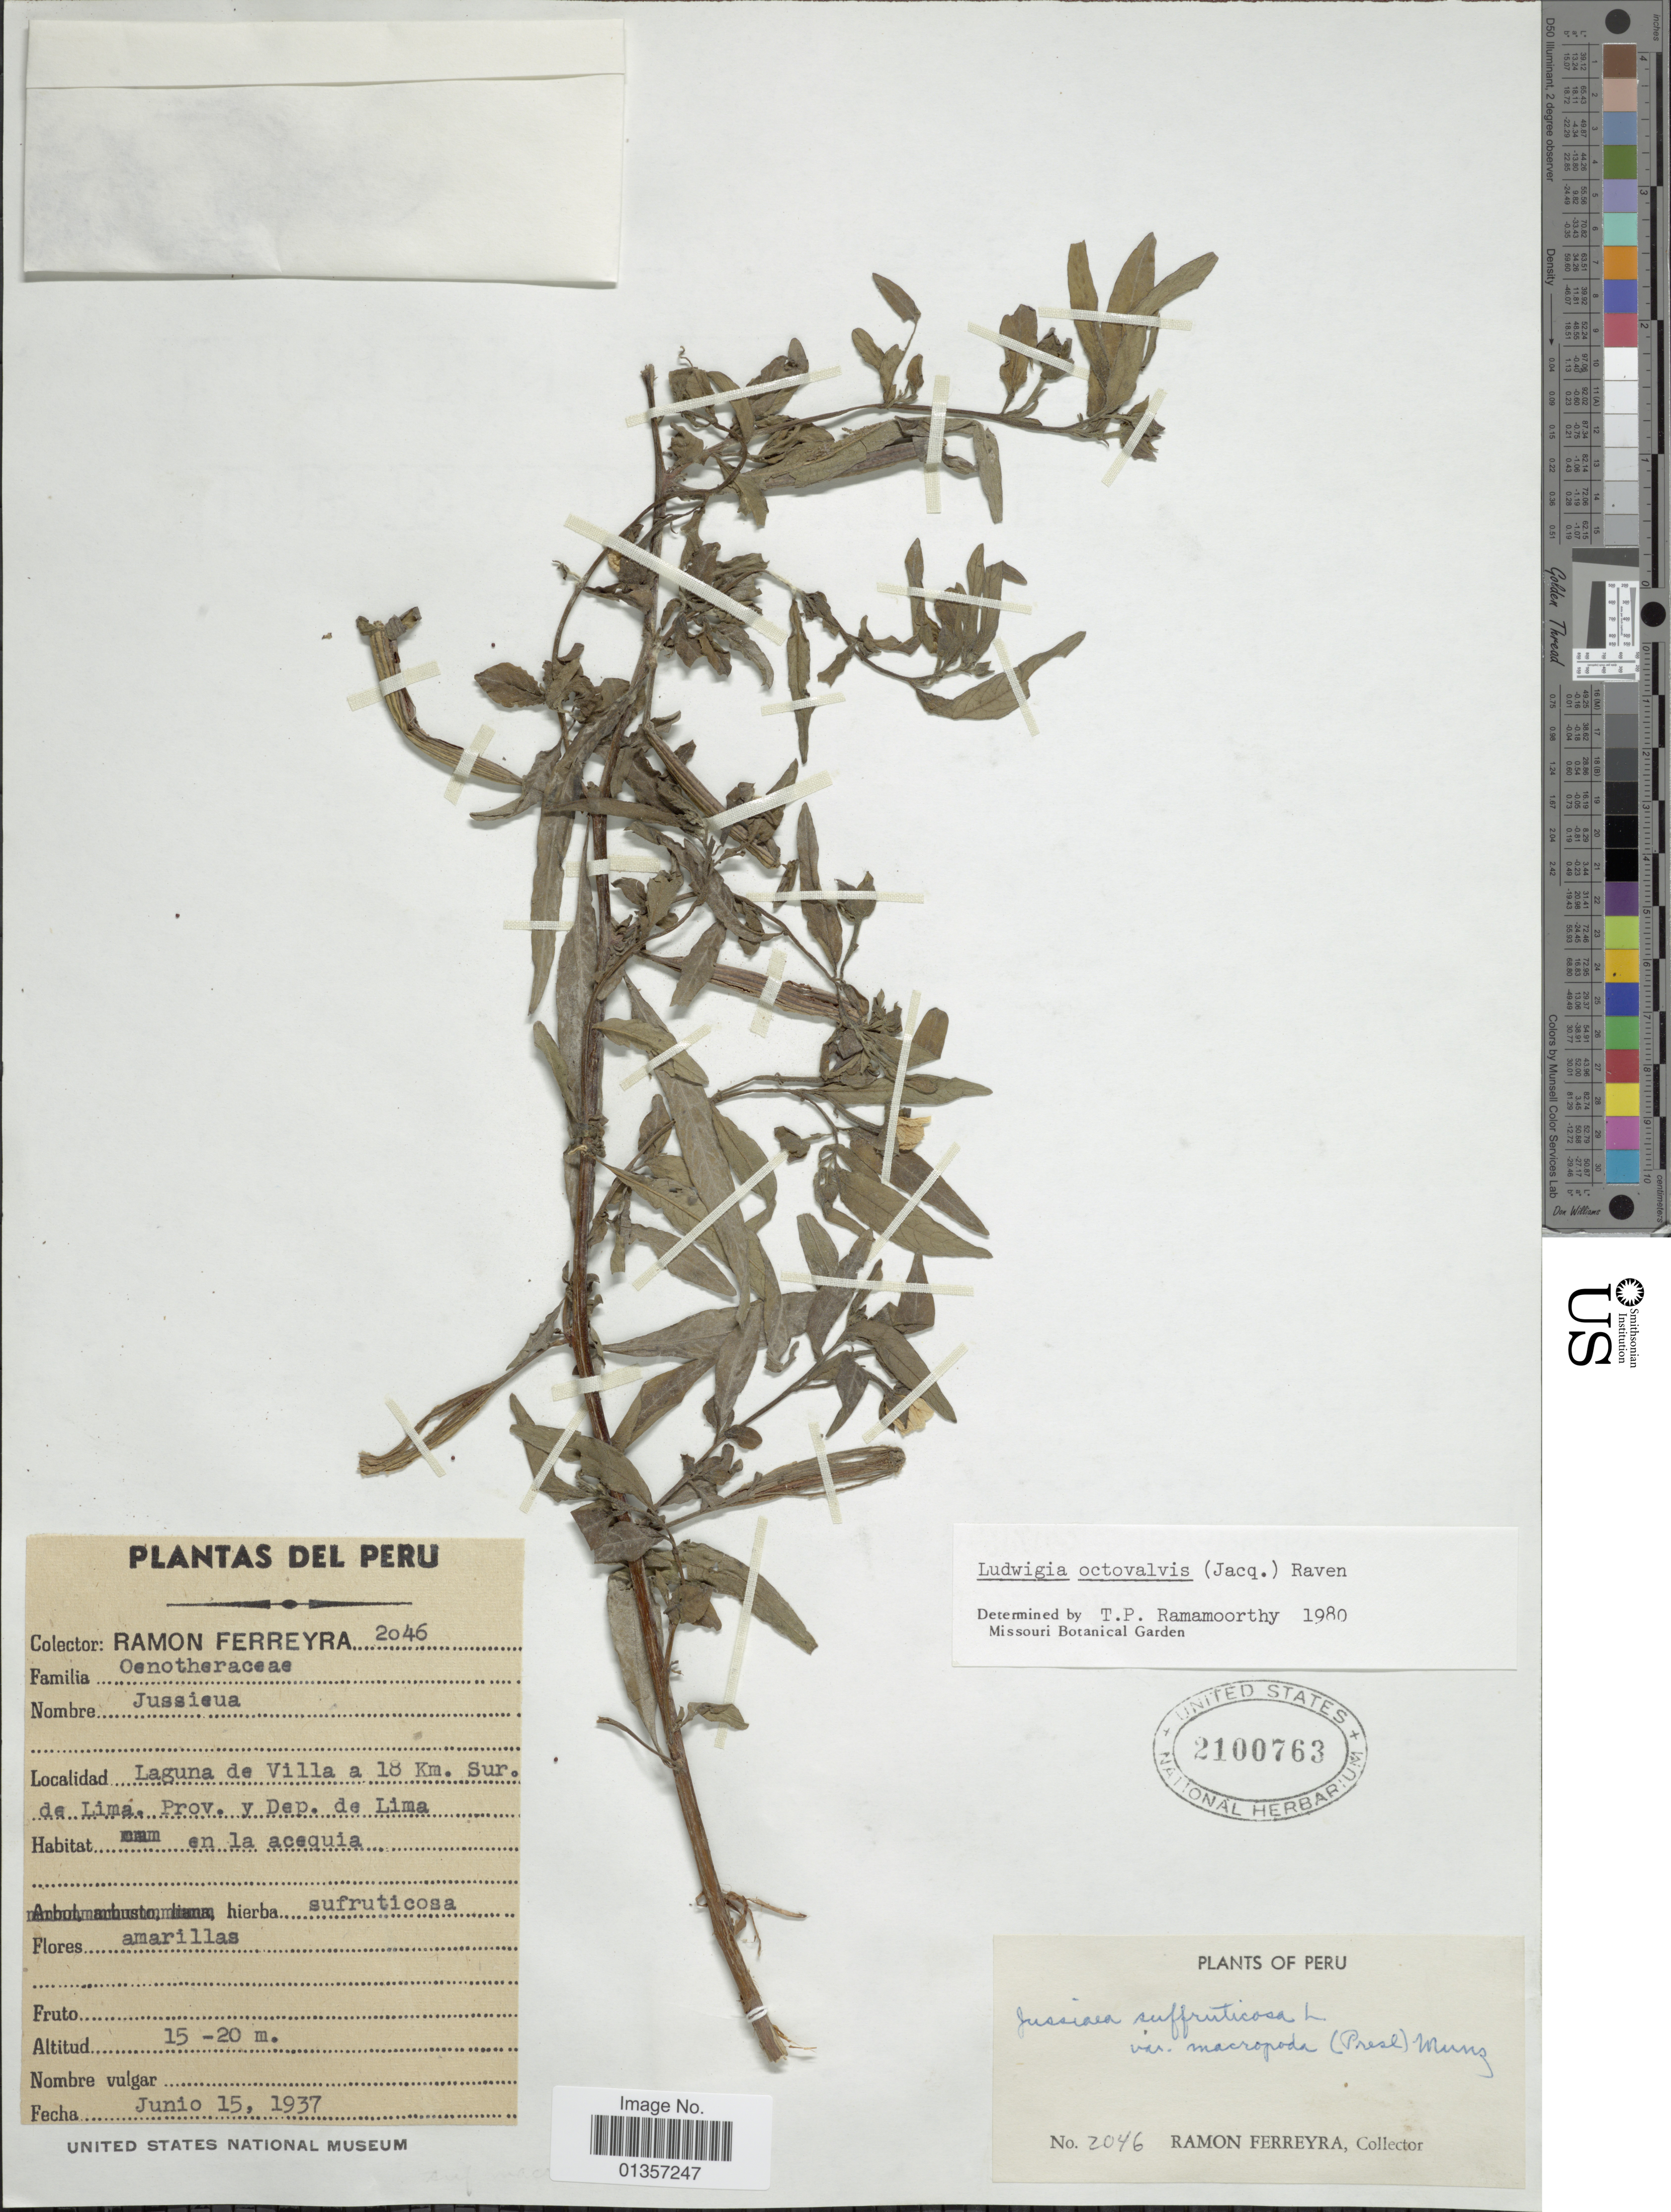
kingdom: Plantae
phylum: Tracheophyta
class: Magnoliopsida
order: Myrtales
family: Onagraceae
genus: Ludwigia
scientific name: Ludwigia octovalvis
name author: (Jacq.) P.H. Raven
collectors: R. A. Ferreyra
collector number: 2046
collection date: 1937-06-15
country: Peru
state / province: Lima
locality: Laguna de Villa a 18 Km. Sur. de Lima, Prov. y Dep. de Lima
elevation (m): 15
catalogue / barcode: US 2100763